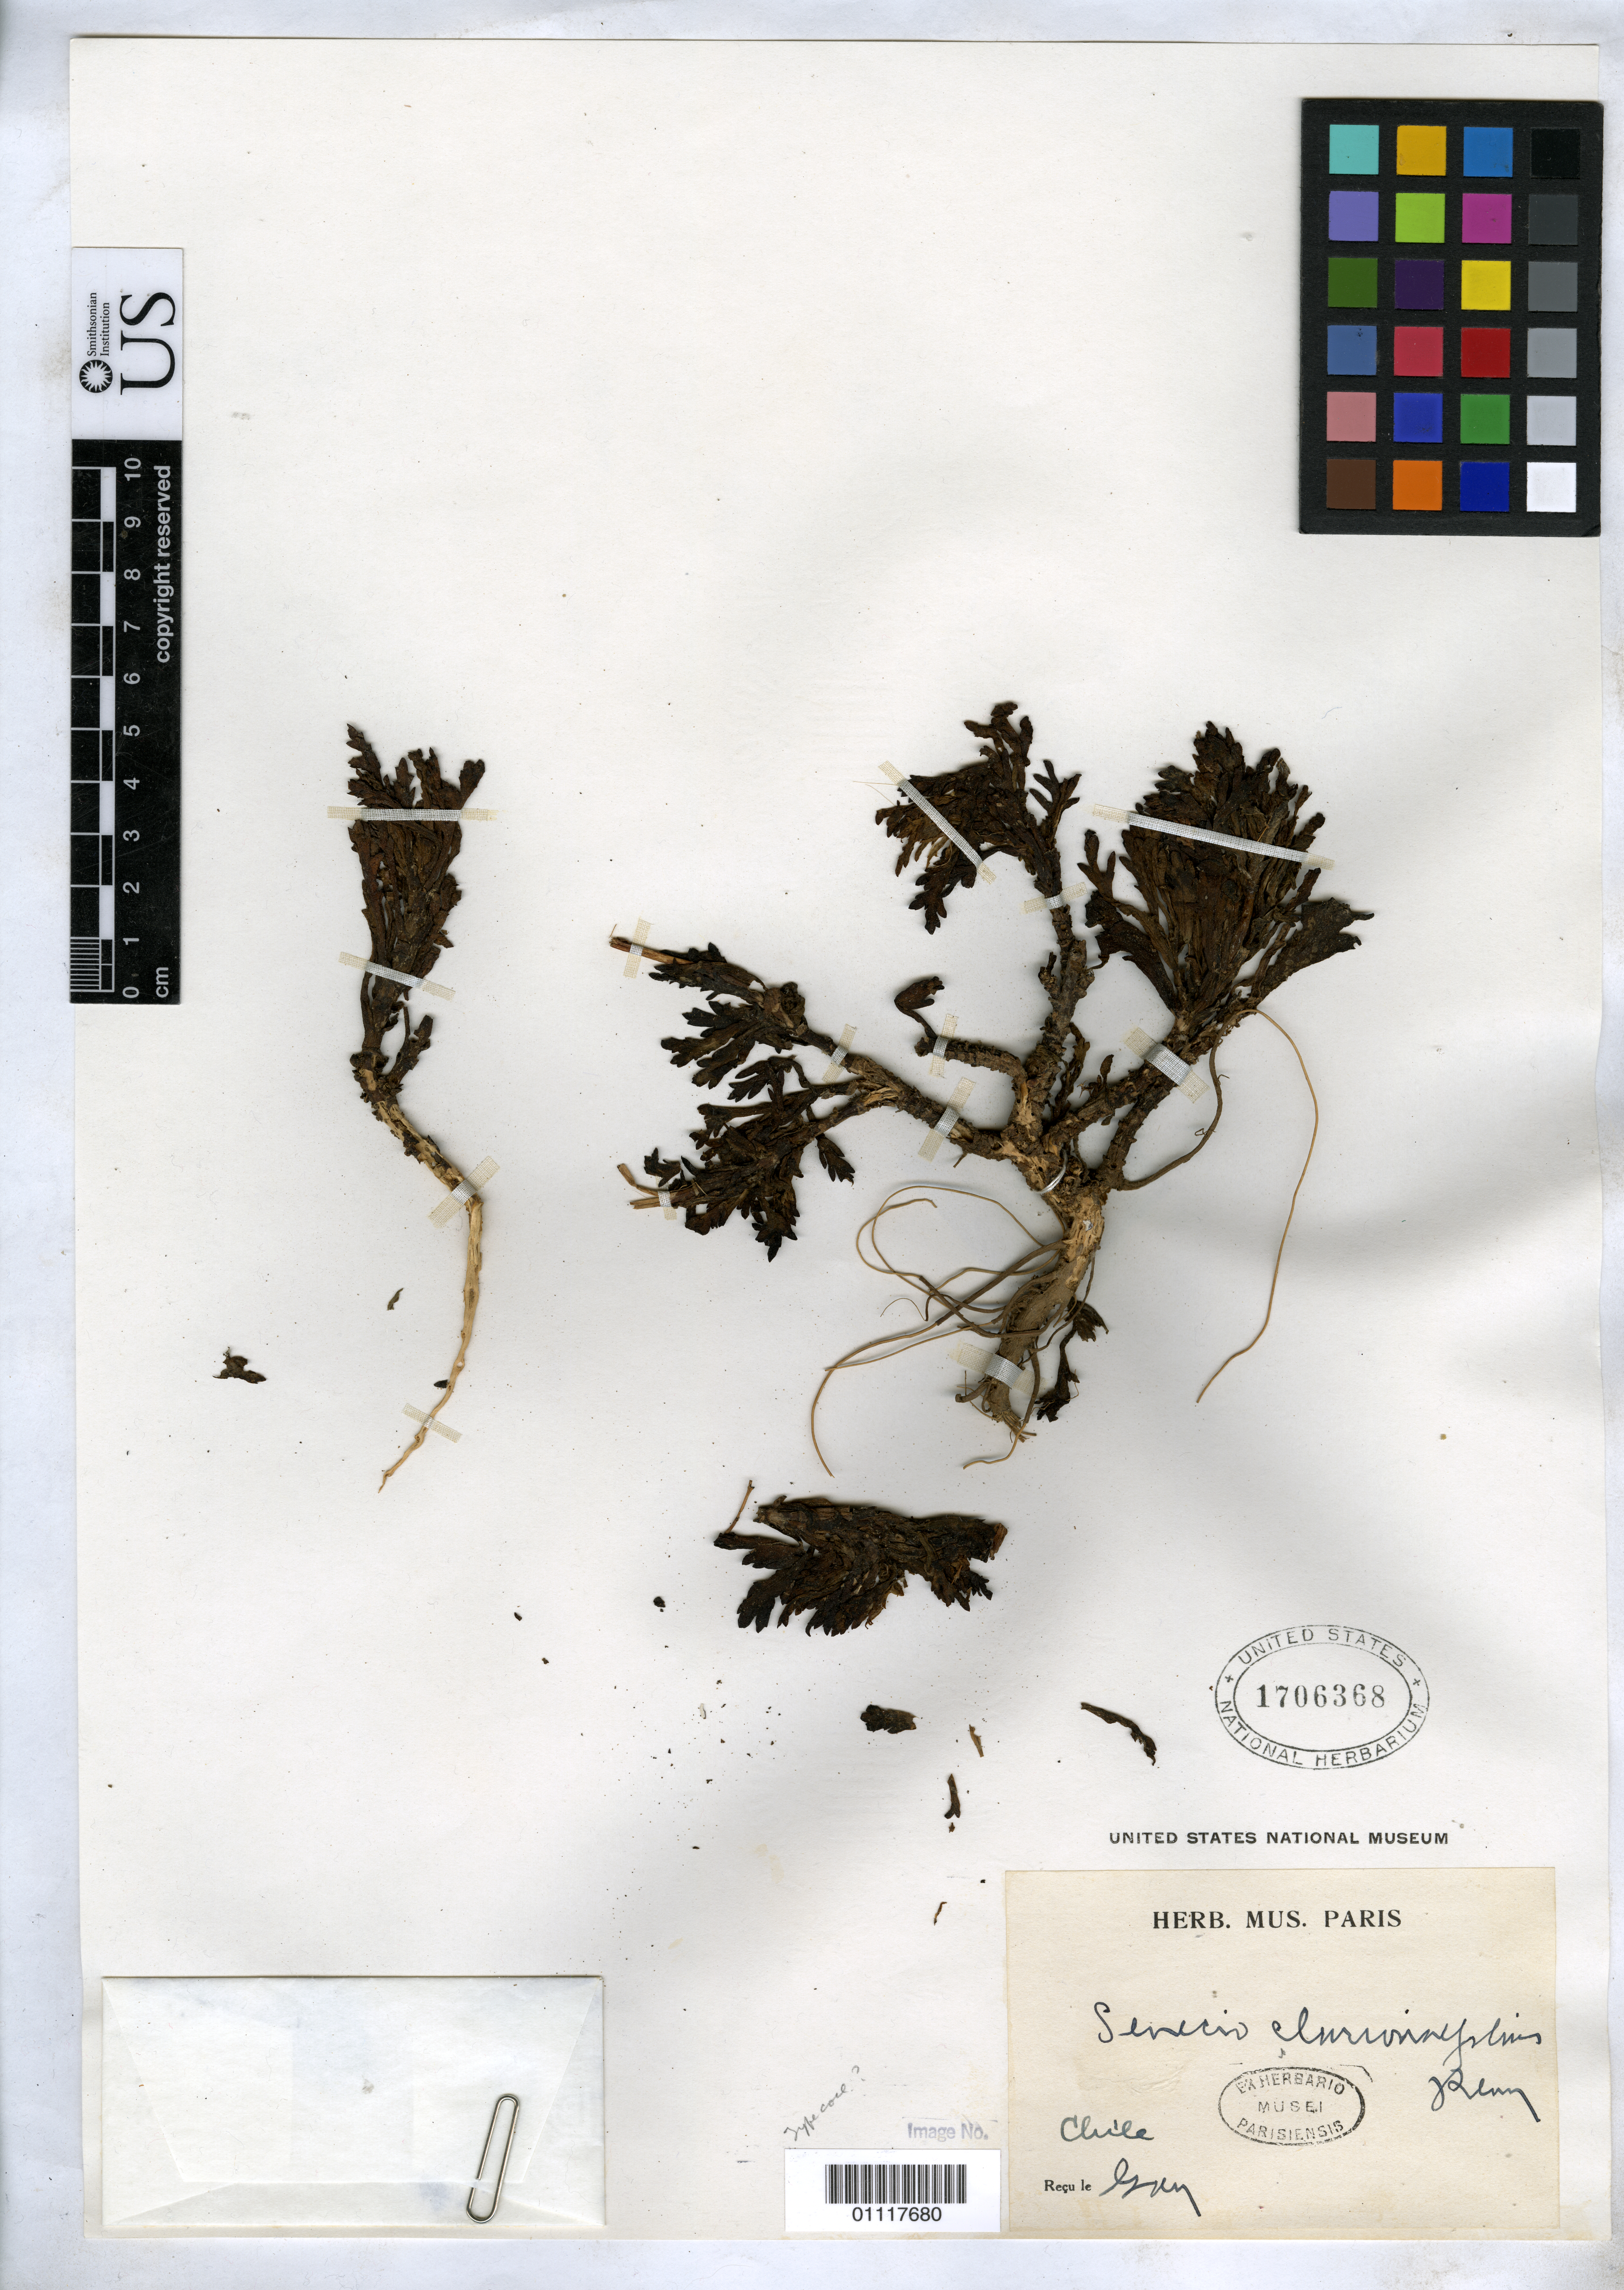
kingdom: Plantae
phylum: Tracheophyta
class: Magnoliopsida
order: Asterales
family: Asteraceae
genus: Senecio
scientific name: Senecio clarioneifolius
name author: J. Rémy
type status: Possible Type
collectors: C. Gay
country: Chile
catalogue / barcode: US 1706368